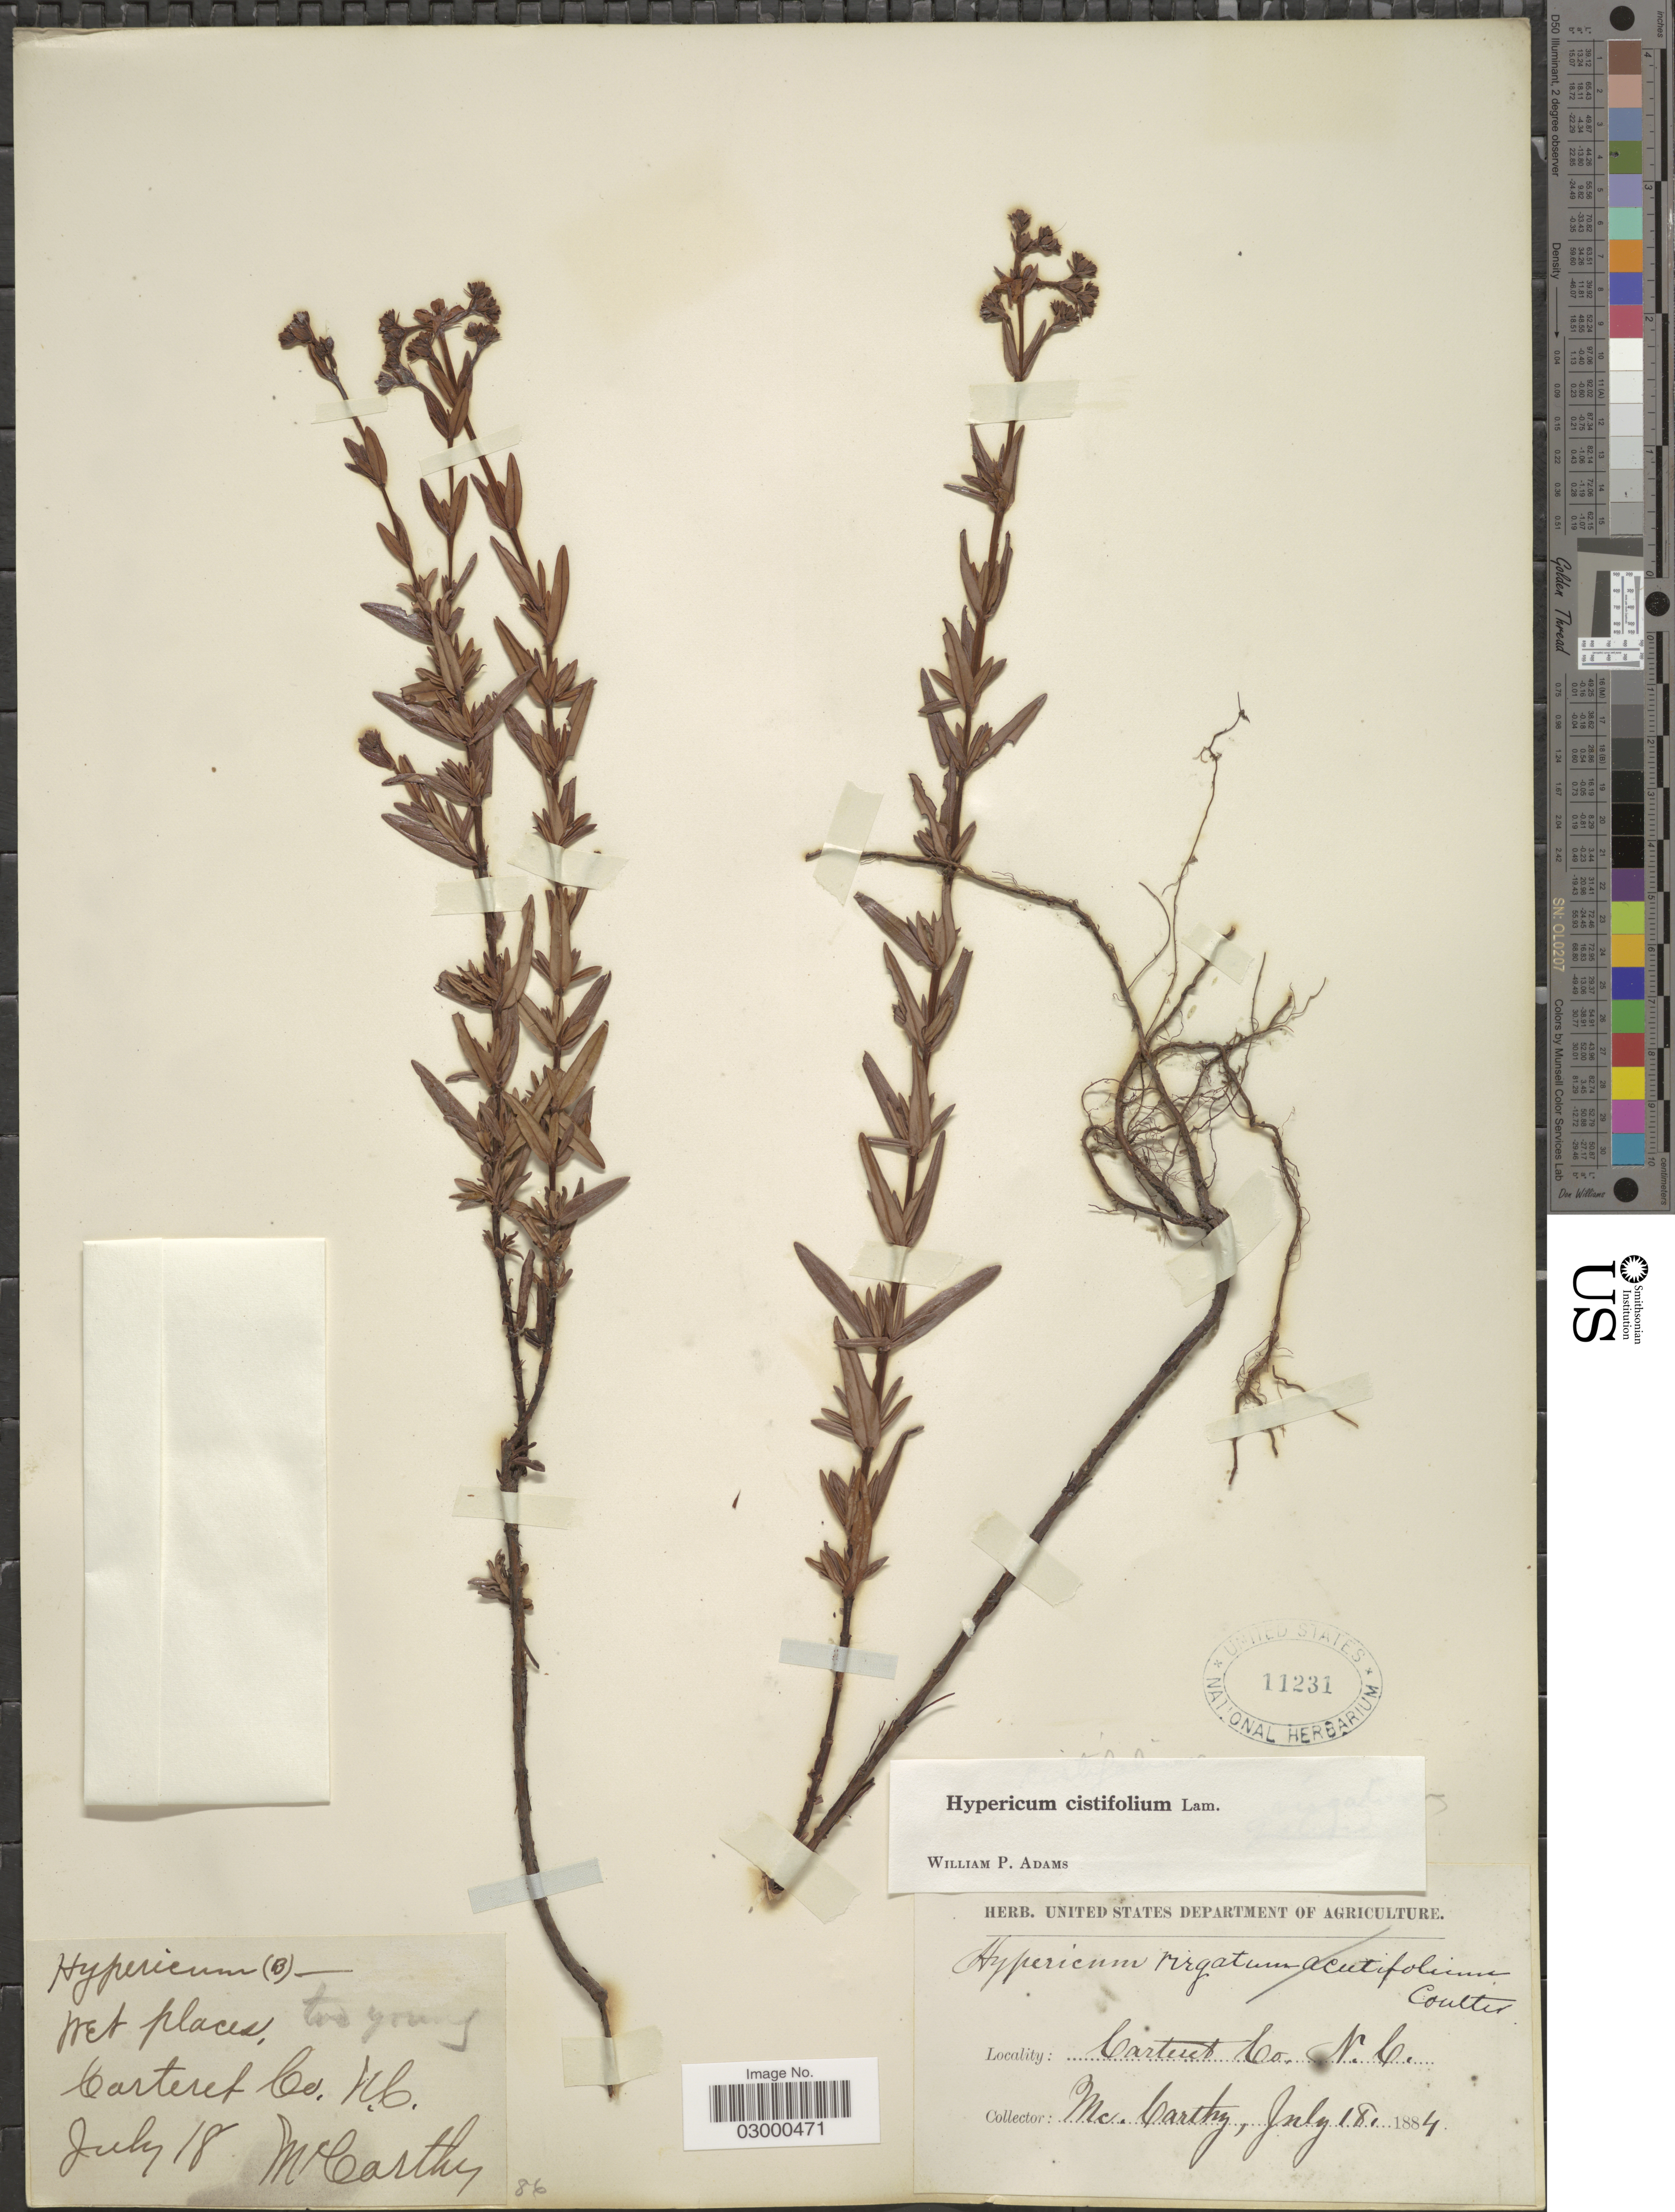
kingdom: Plantae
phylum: Tracheophyta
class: Magnoliopsida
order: Malpighiales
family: Hypericaceae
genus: Hypericum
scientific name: Hypericum cistifolium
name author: Lam.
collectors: -- McCarthy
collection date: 1884-07-18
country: United States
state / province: North Carolina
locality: Carteret Co.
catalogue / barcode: US 11231